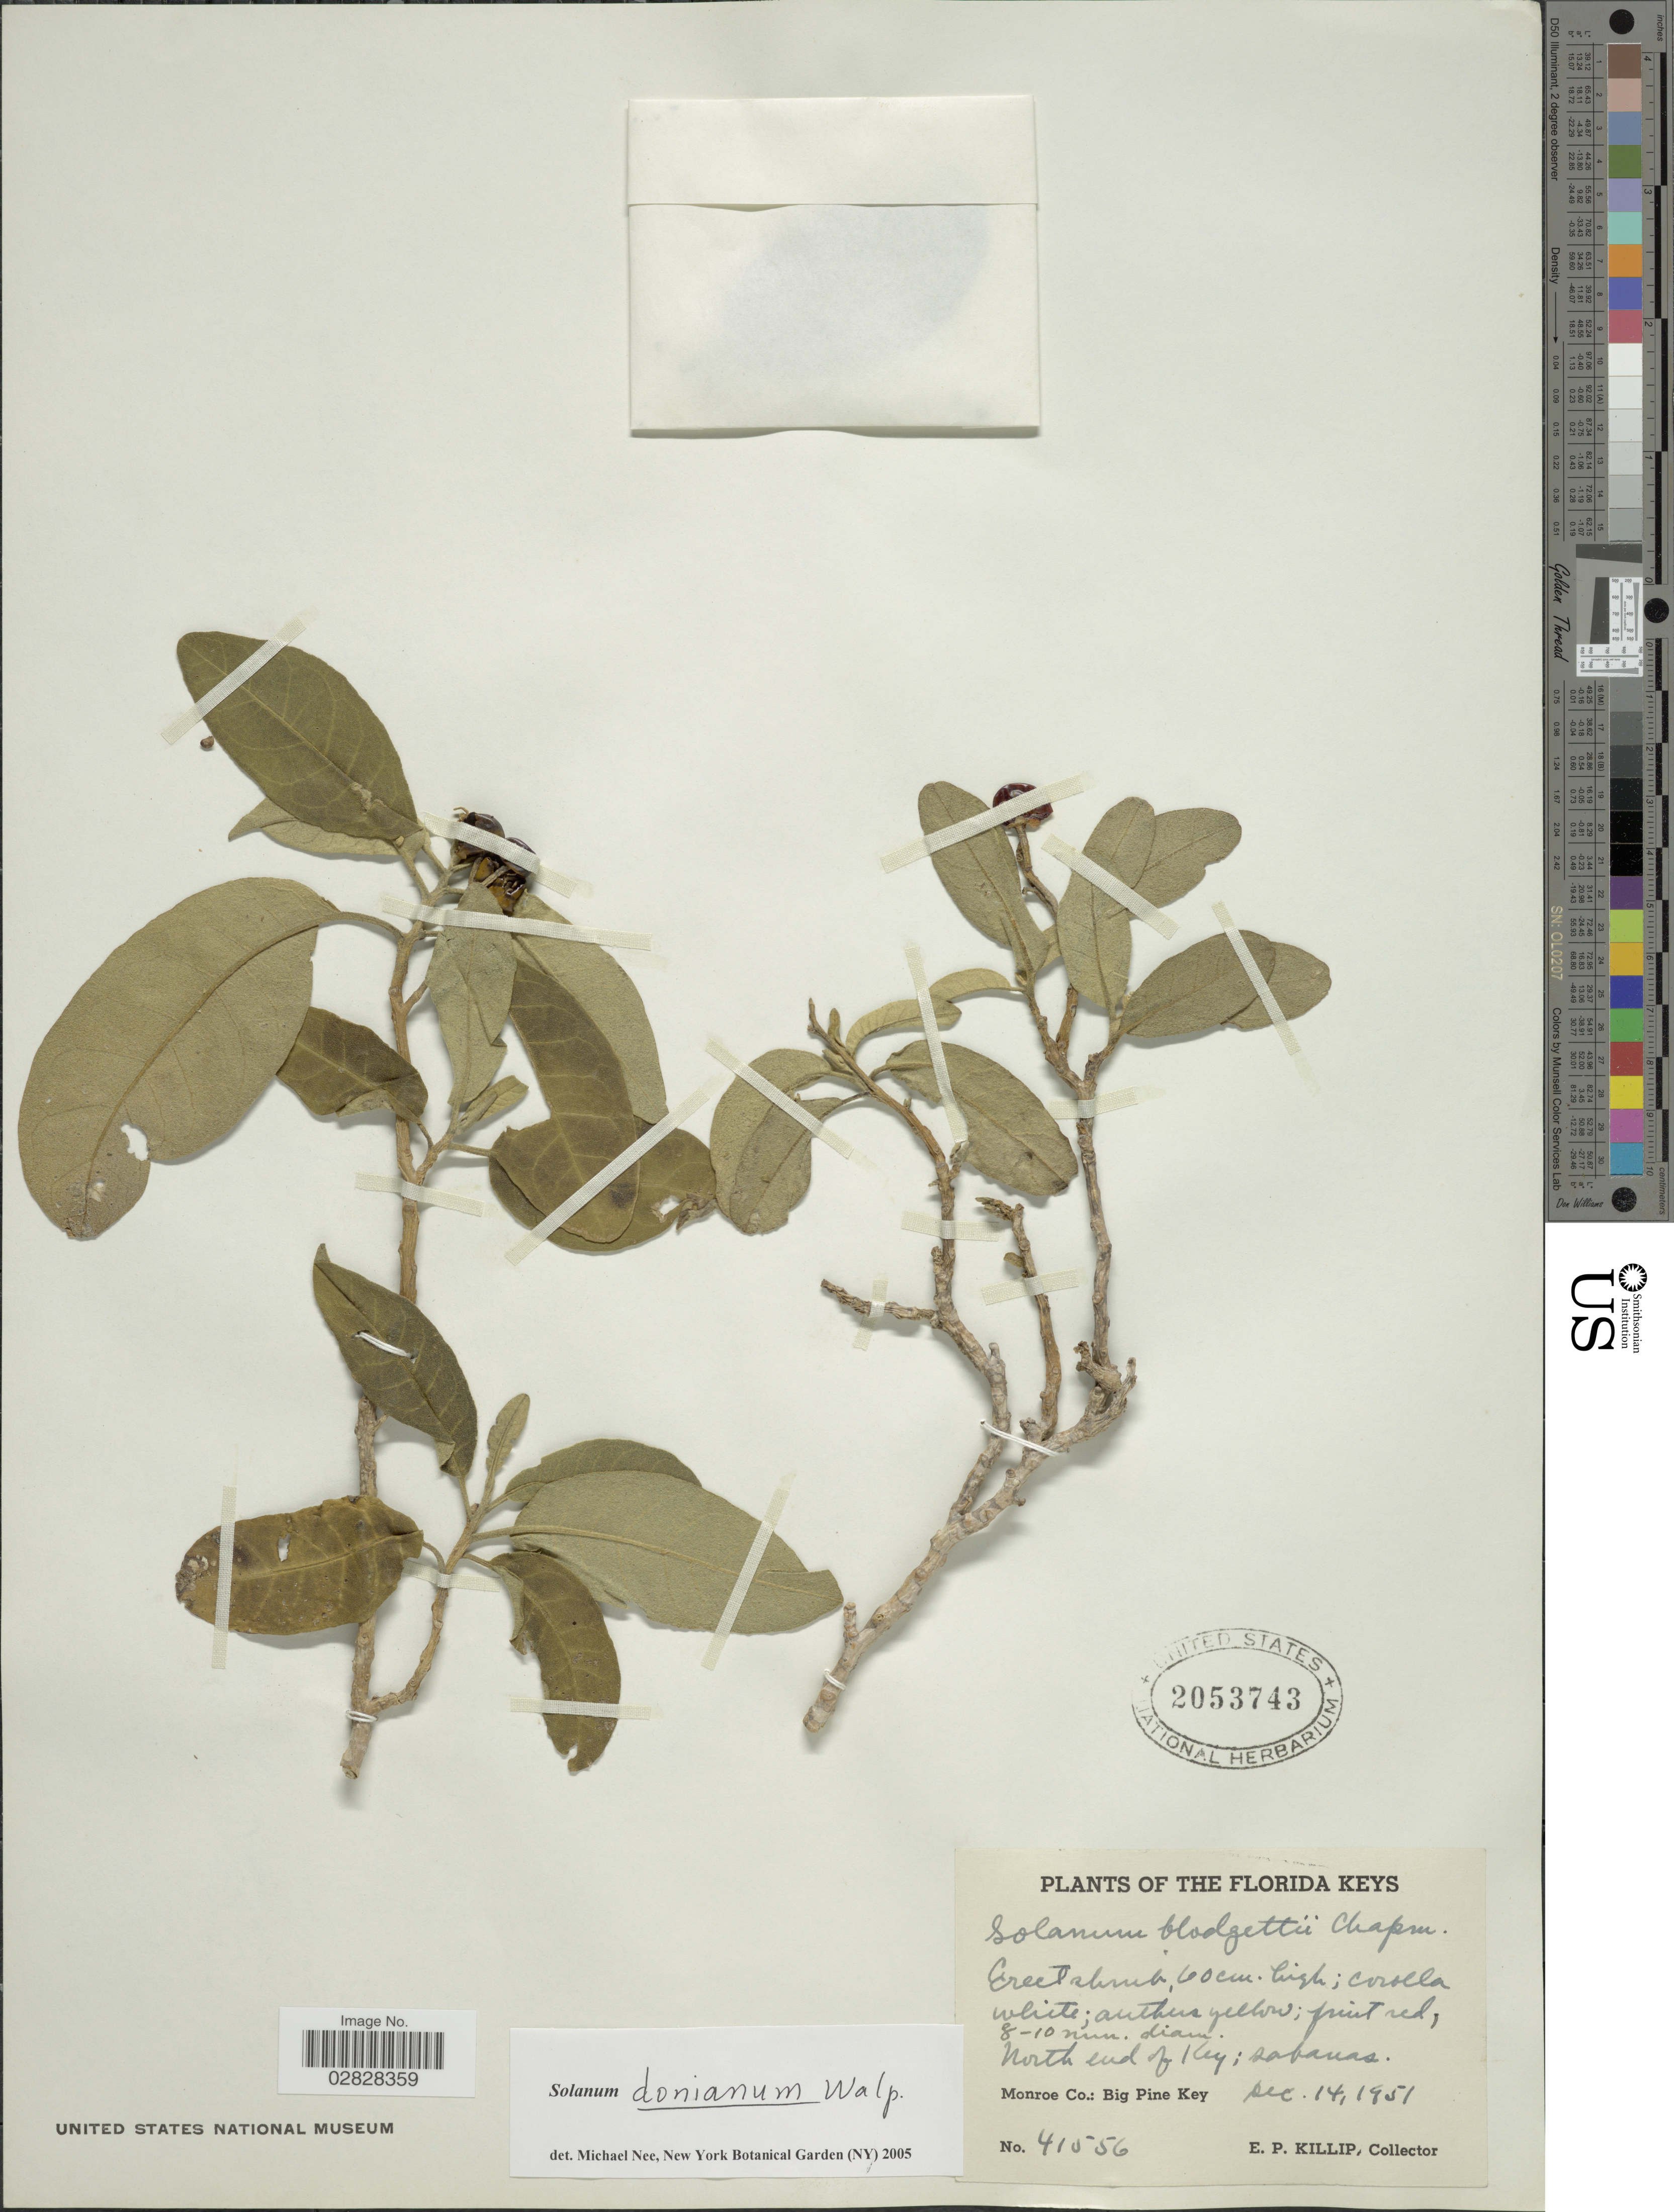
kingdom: Plantae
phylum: Tracheophyta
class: Magnoliopsida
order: Solanales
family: Solanaceae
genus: Solanum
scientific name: Solanum donianum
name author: Walp.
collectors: E. P. Killip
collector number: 41556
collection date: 1951-12-14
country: United States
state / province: Florida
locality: Florida Keys. North end of Key; sabanas. Monroe Co.: Big Pine Key.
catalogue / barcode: US 2053743